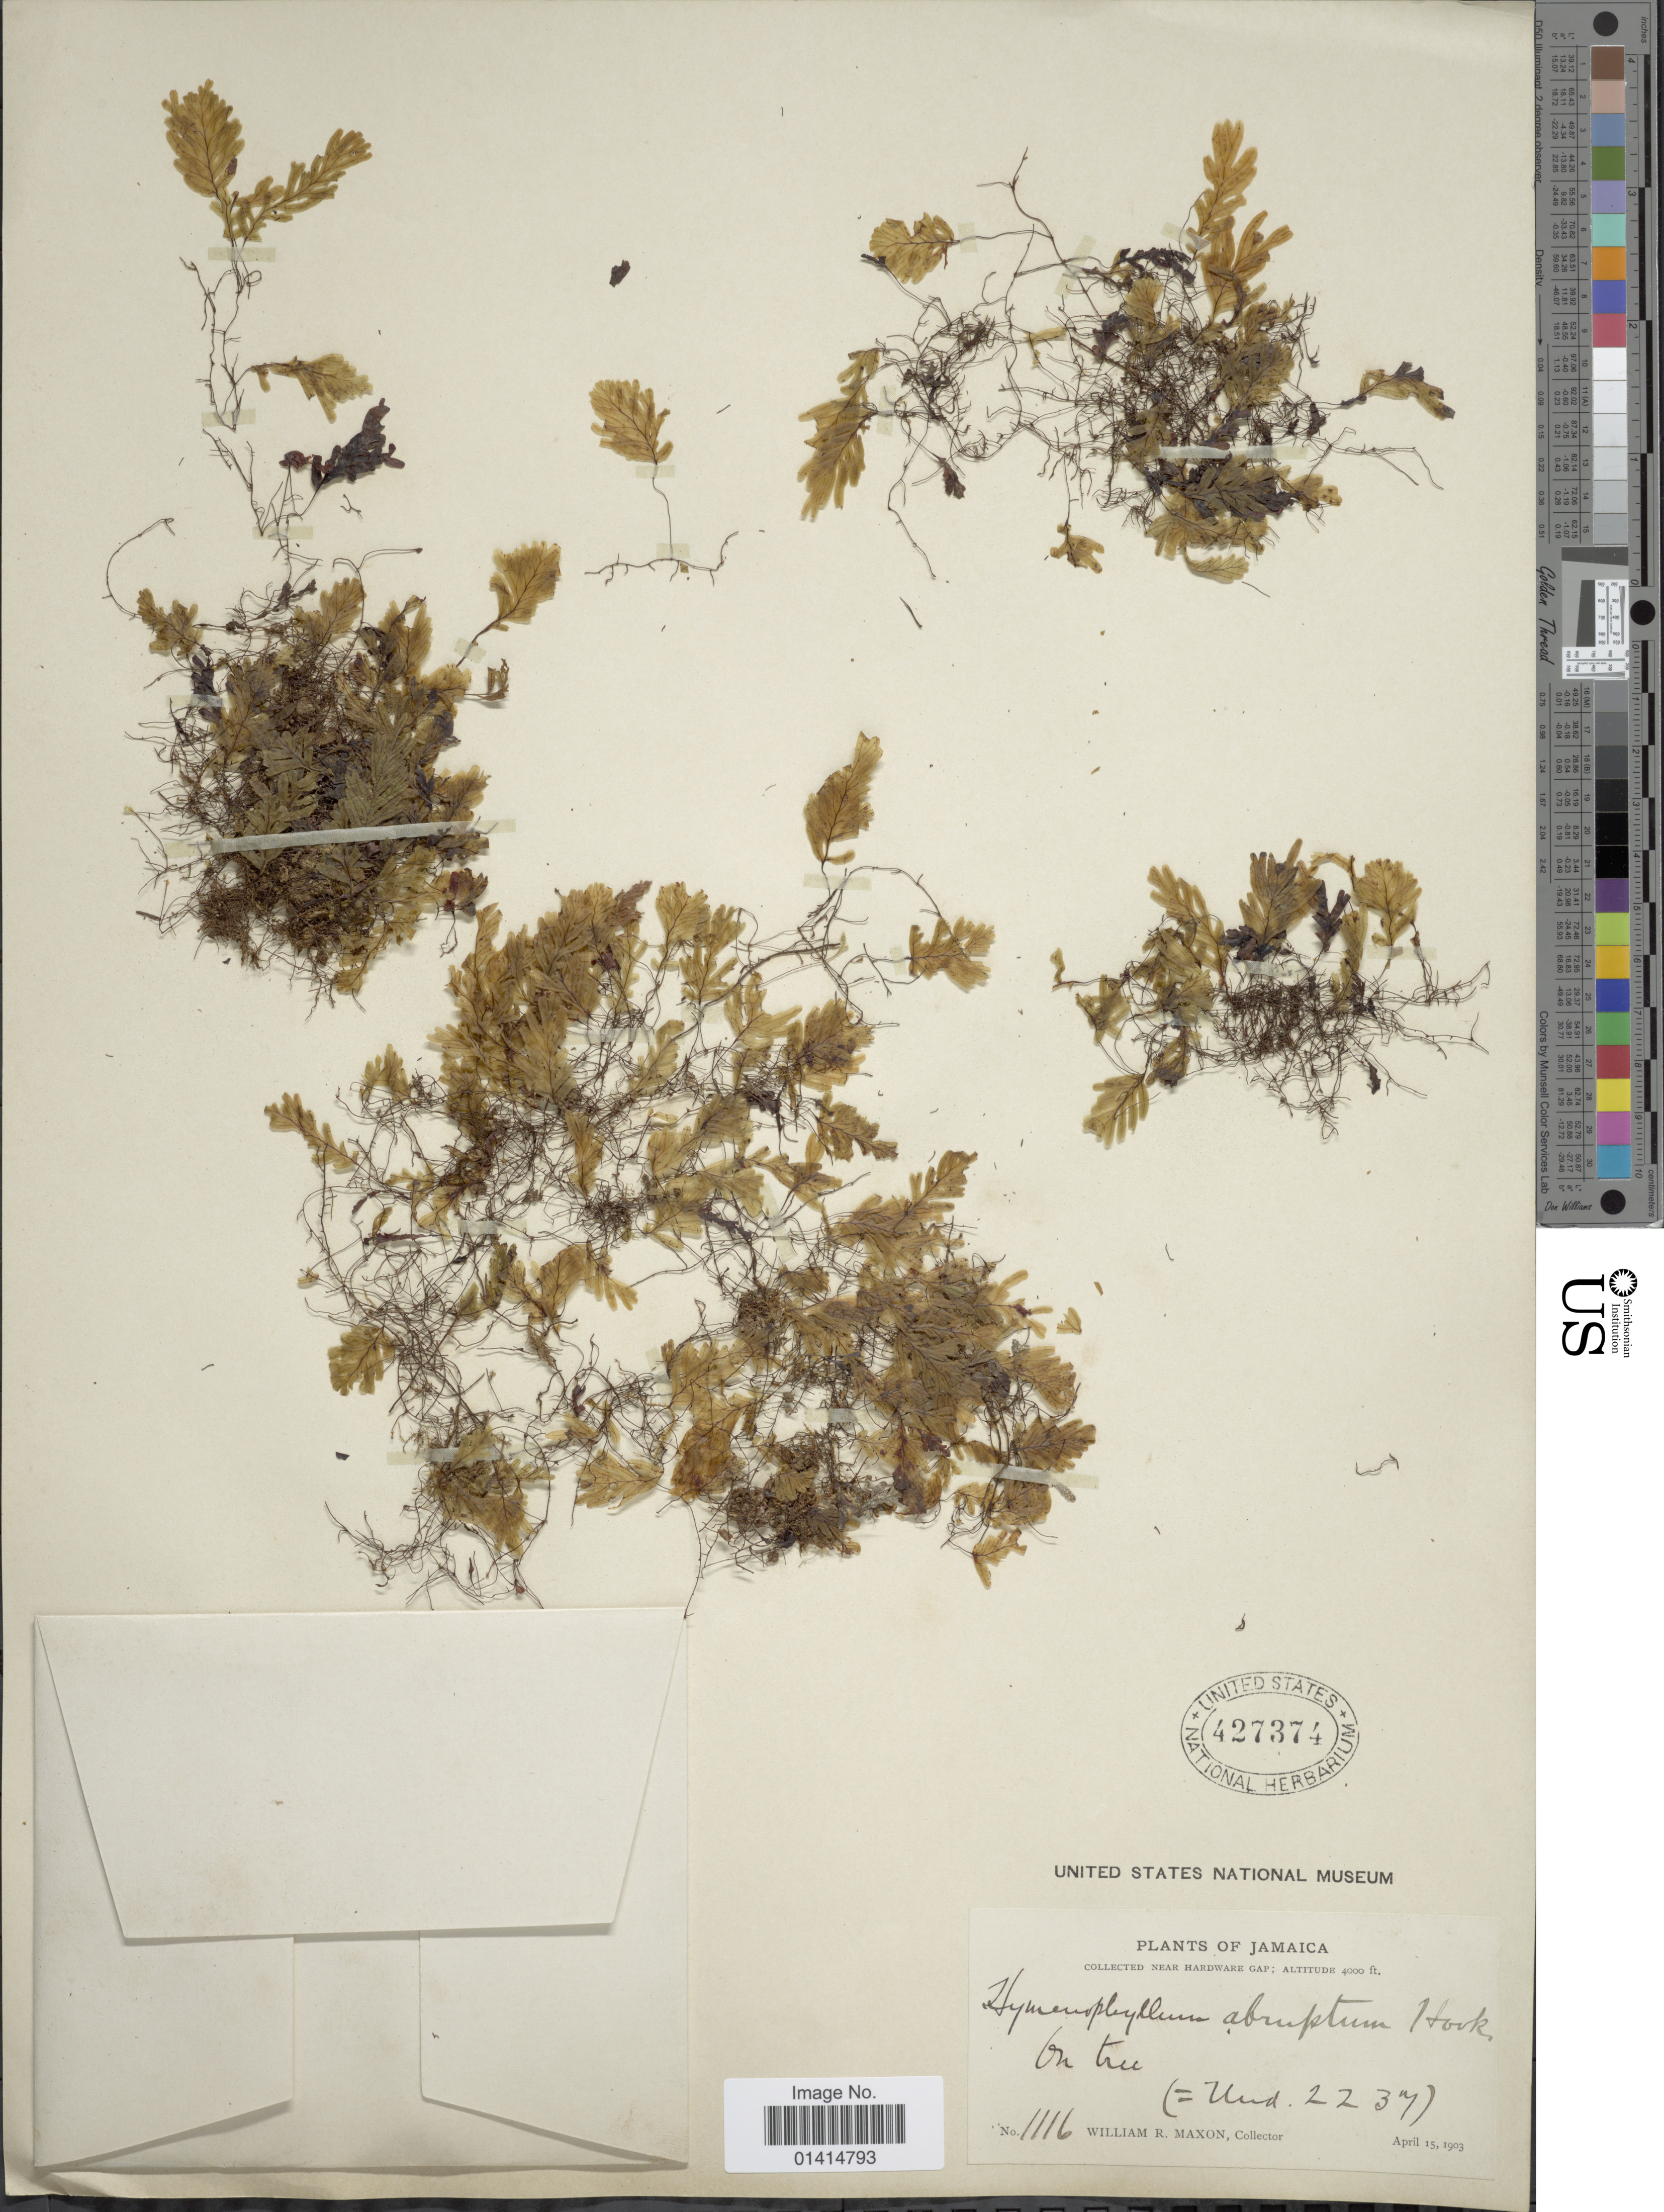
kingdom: Plantae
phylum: Tracheophyta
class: Polypodiopsida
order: Hymenophyllales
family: Hymenophyllaceae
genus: Hymenophyllum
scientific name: Hymenophyllum abruptum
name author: Hook.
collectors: W. R. Maxon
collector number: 1116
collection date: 1903-04-15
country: Jamaica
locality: Near Hardware Gap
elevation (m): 1219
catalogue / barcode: US 427374